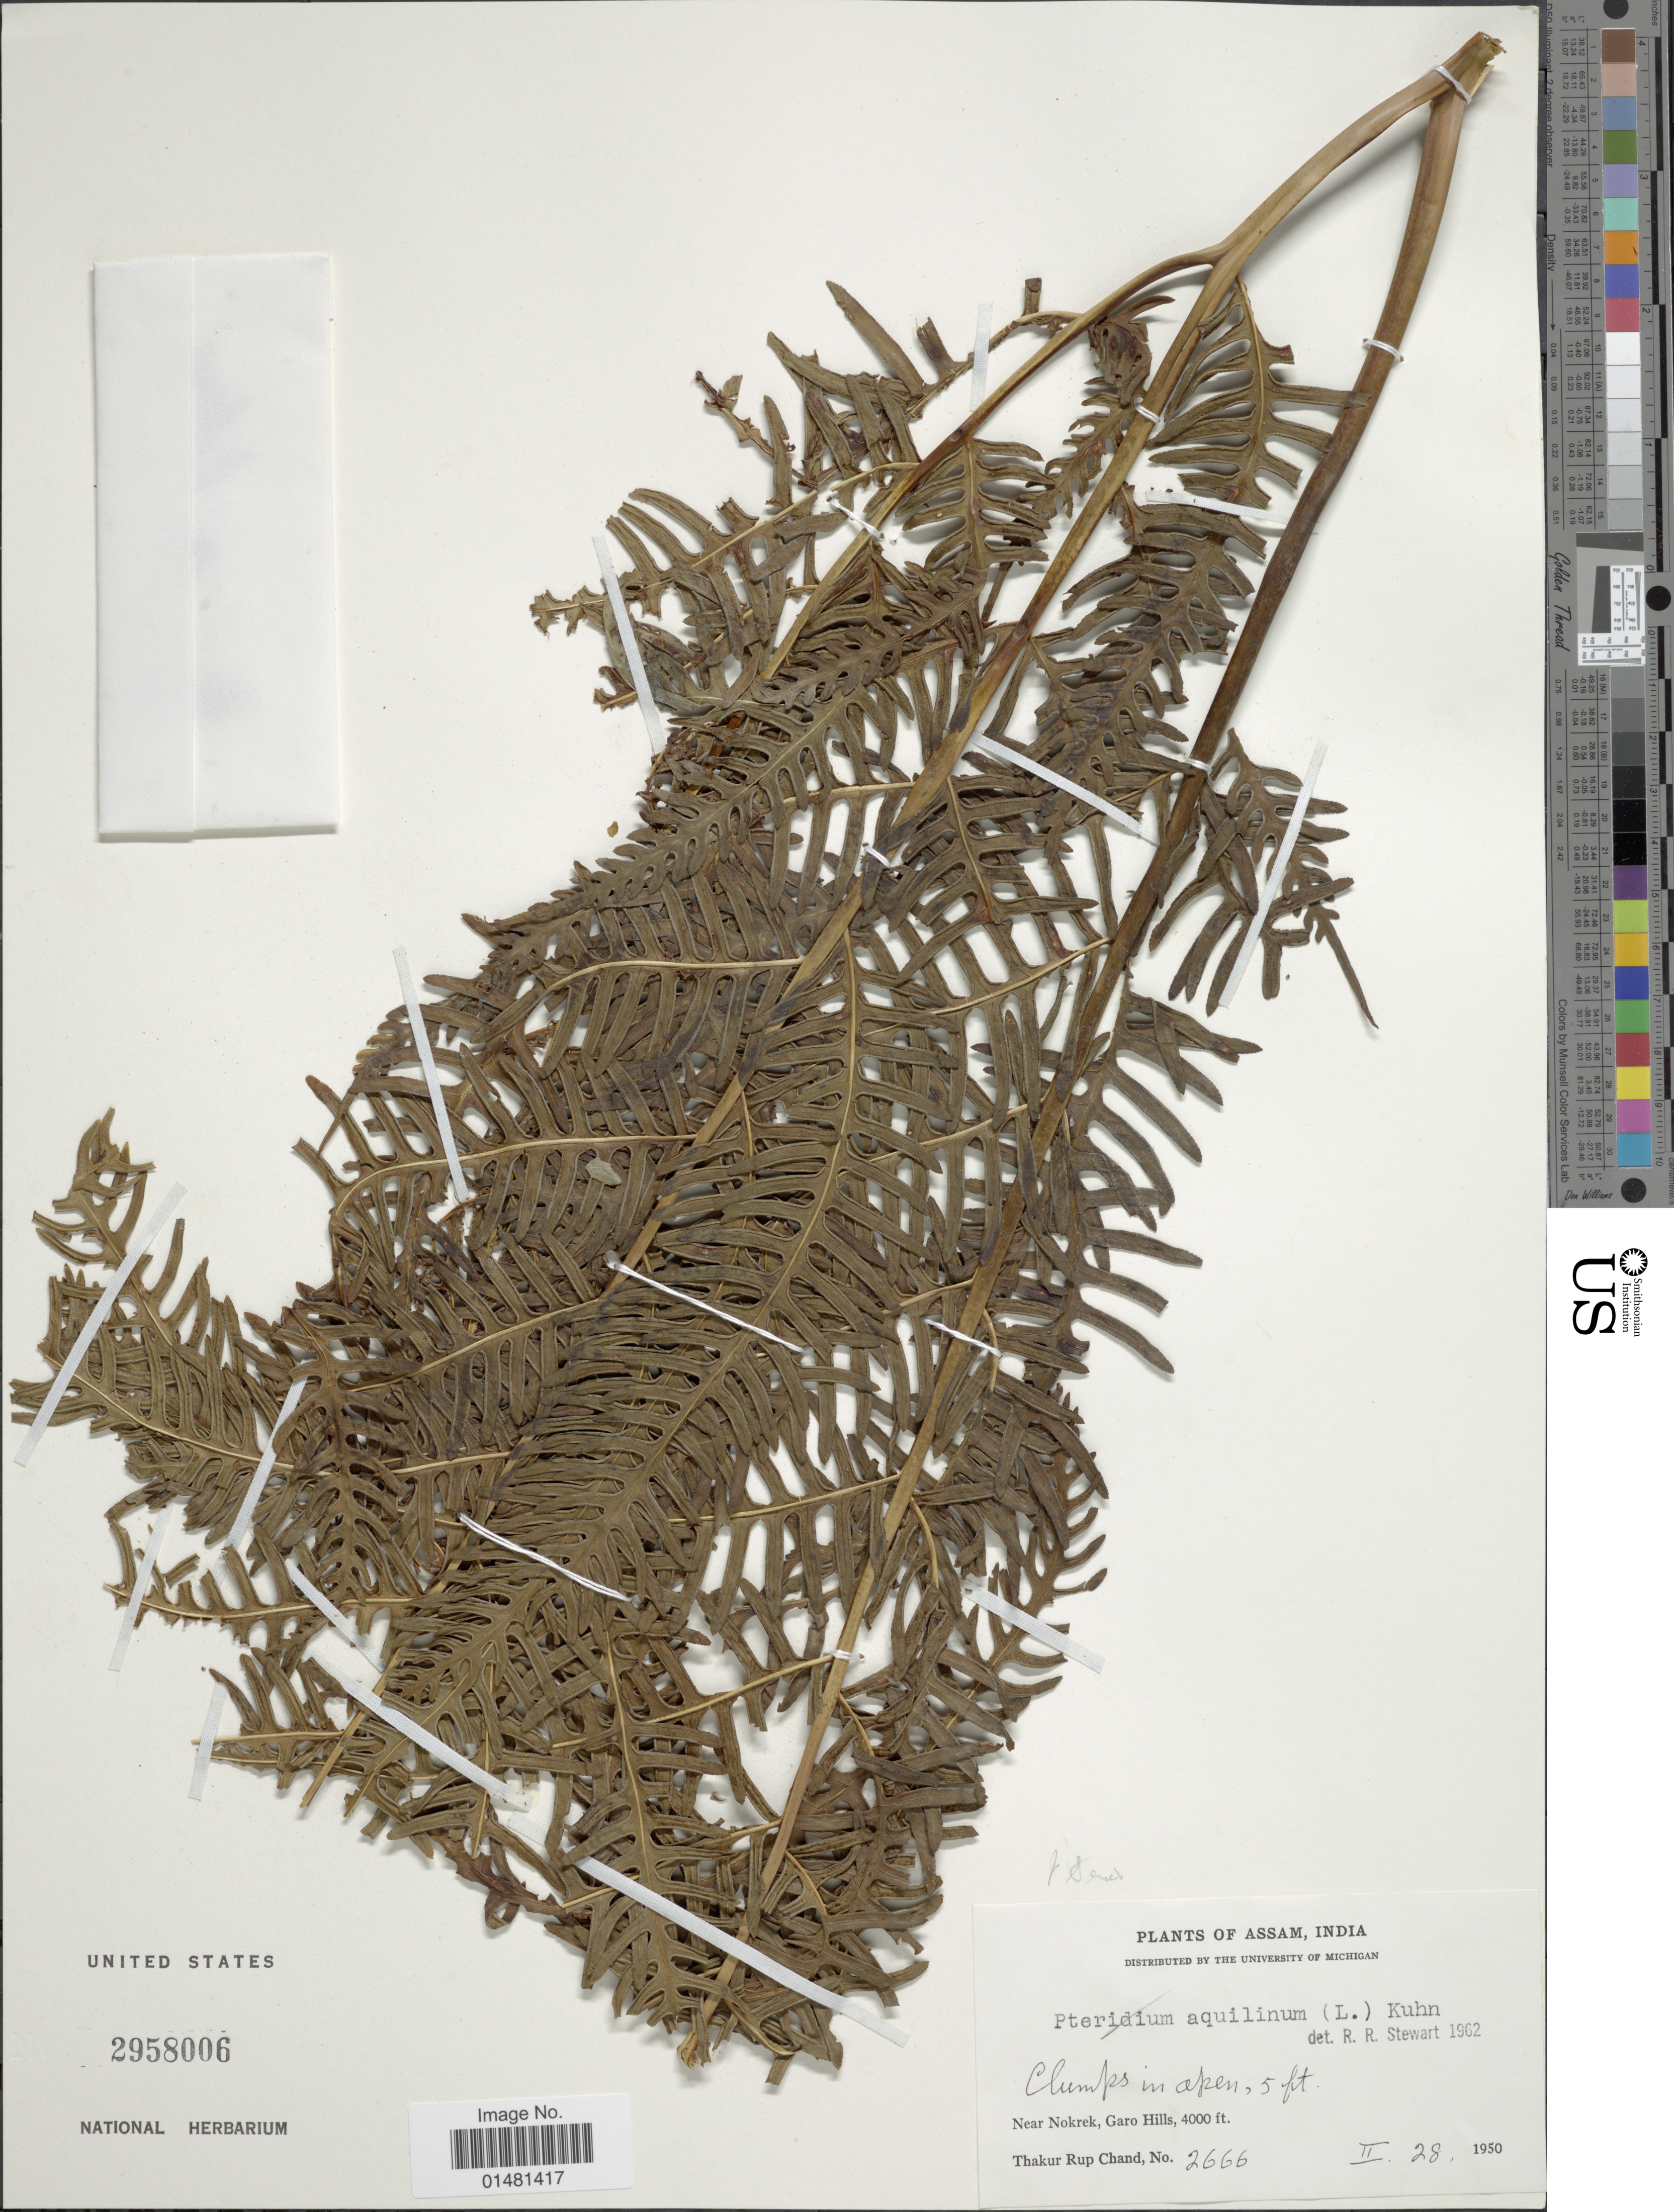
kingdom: Plantae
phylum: Tracheophyta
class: Polypodiopsida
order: Polypodiales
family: Pteridaceae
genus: Pteris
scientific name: Pteris wallichiana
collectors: T. R. Chand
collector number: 2666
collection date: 1950-02-28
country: India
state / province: Meghalaya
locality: Assam, Near Nokrek, Garo Hills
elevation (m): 1219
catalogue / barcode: US 2958006